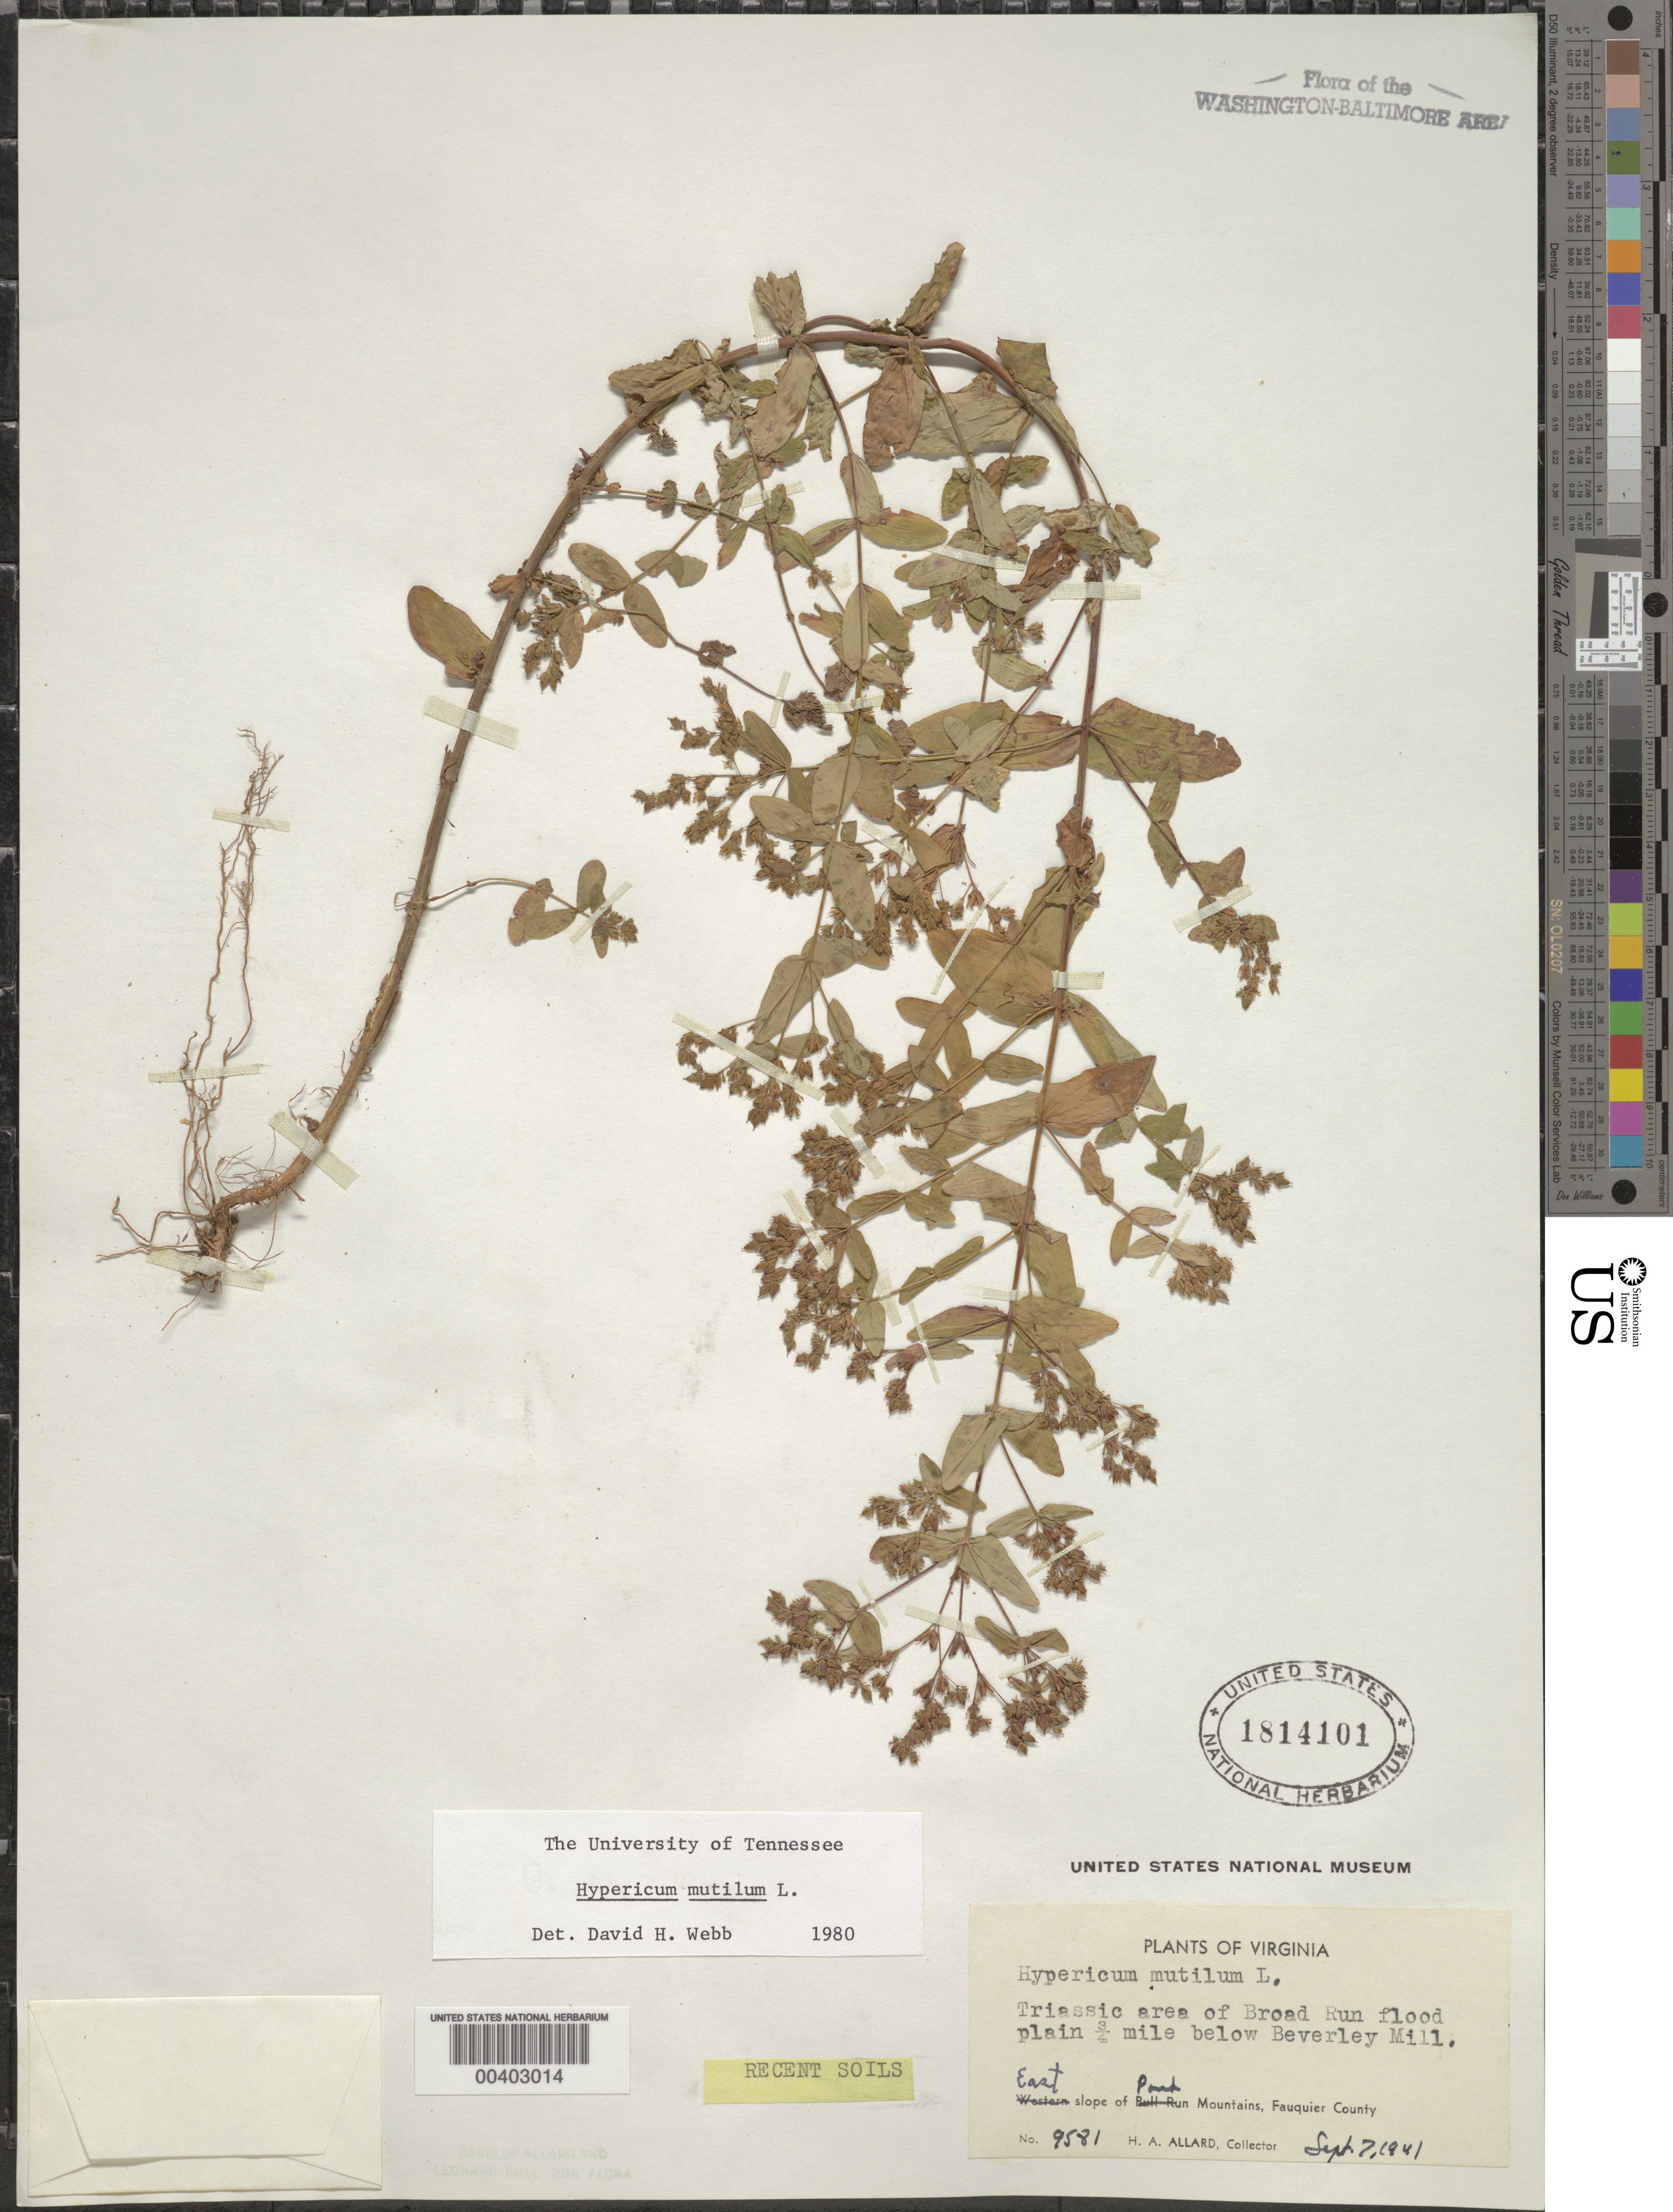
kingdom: Plantae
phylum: Tracheophyta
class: Magnoliopsida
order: Malpighiales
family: Hypericaceae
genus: Hypericum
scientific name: Hypericum mutilum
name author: L.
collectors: H. A. Allard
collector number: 9581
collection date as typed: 07 Sep 1941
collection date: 1941-09-07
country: United States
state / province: Virginia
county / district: Fauquier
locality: Broad Run below Beverley Mill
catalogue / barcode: US 1814101